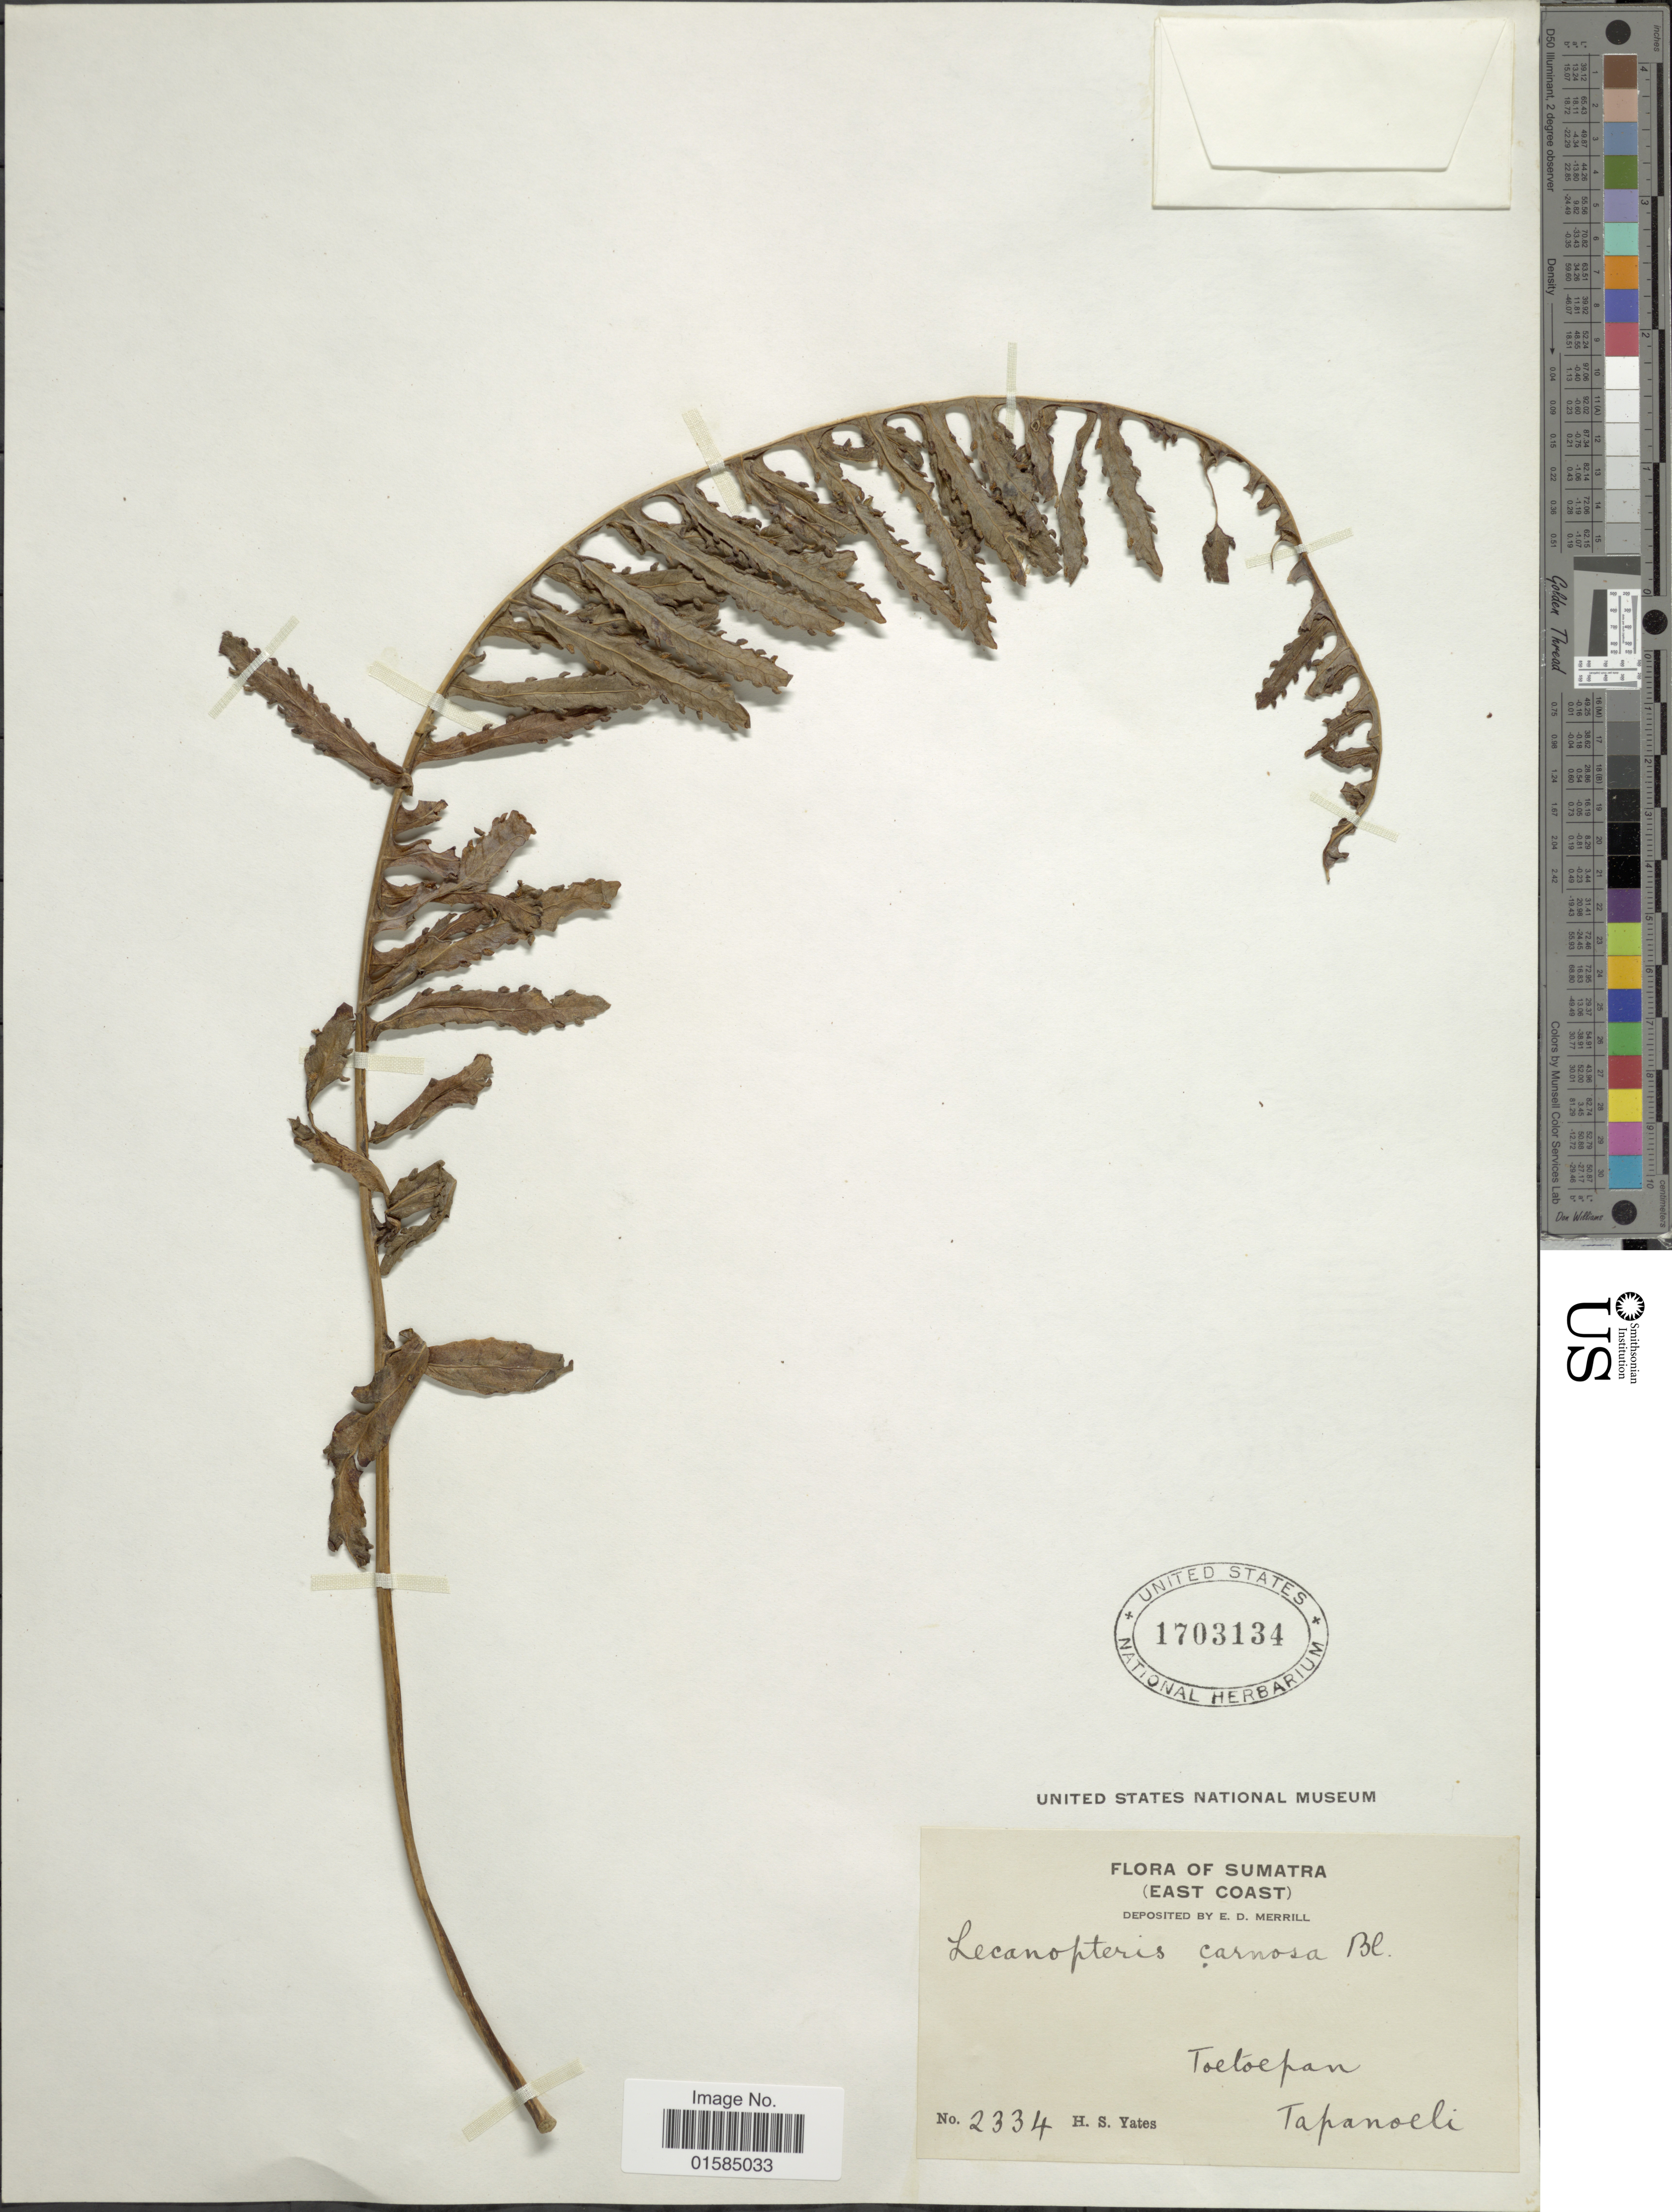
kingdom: Plantae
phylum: Tracheophyta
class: Polypodiopsida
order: Polypodiales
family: Polypodiaceae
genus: Lecanopteris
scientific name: Lecanopteris carnosa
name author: (Reinw.) Blume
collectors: H. S. Yates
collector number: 2334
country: Indonesia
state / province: Sumatra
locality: Sumatra ( East Coast) Toetoepan, Tapanoeli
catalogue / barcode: US 1703134